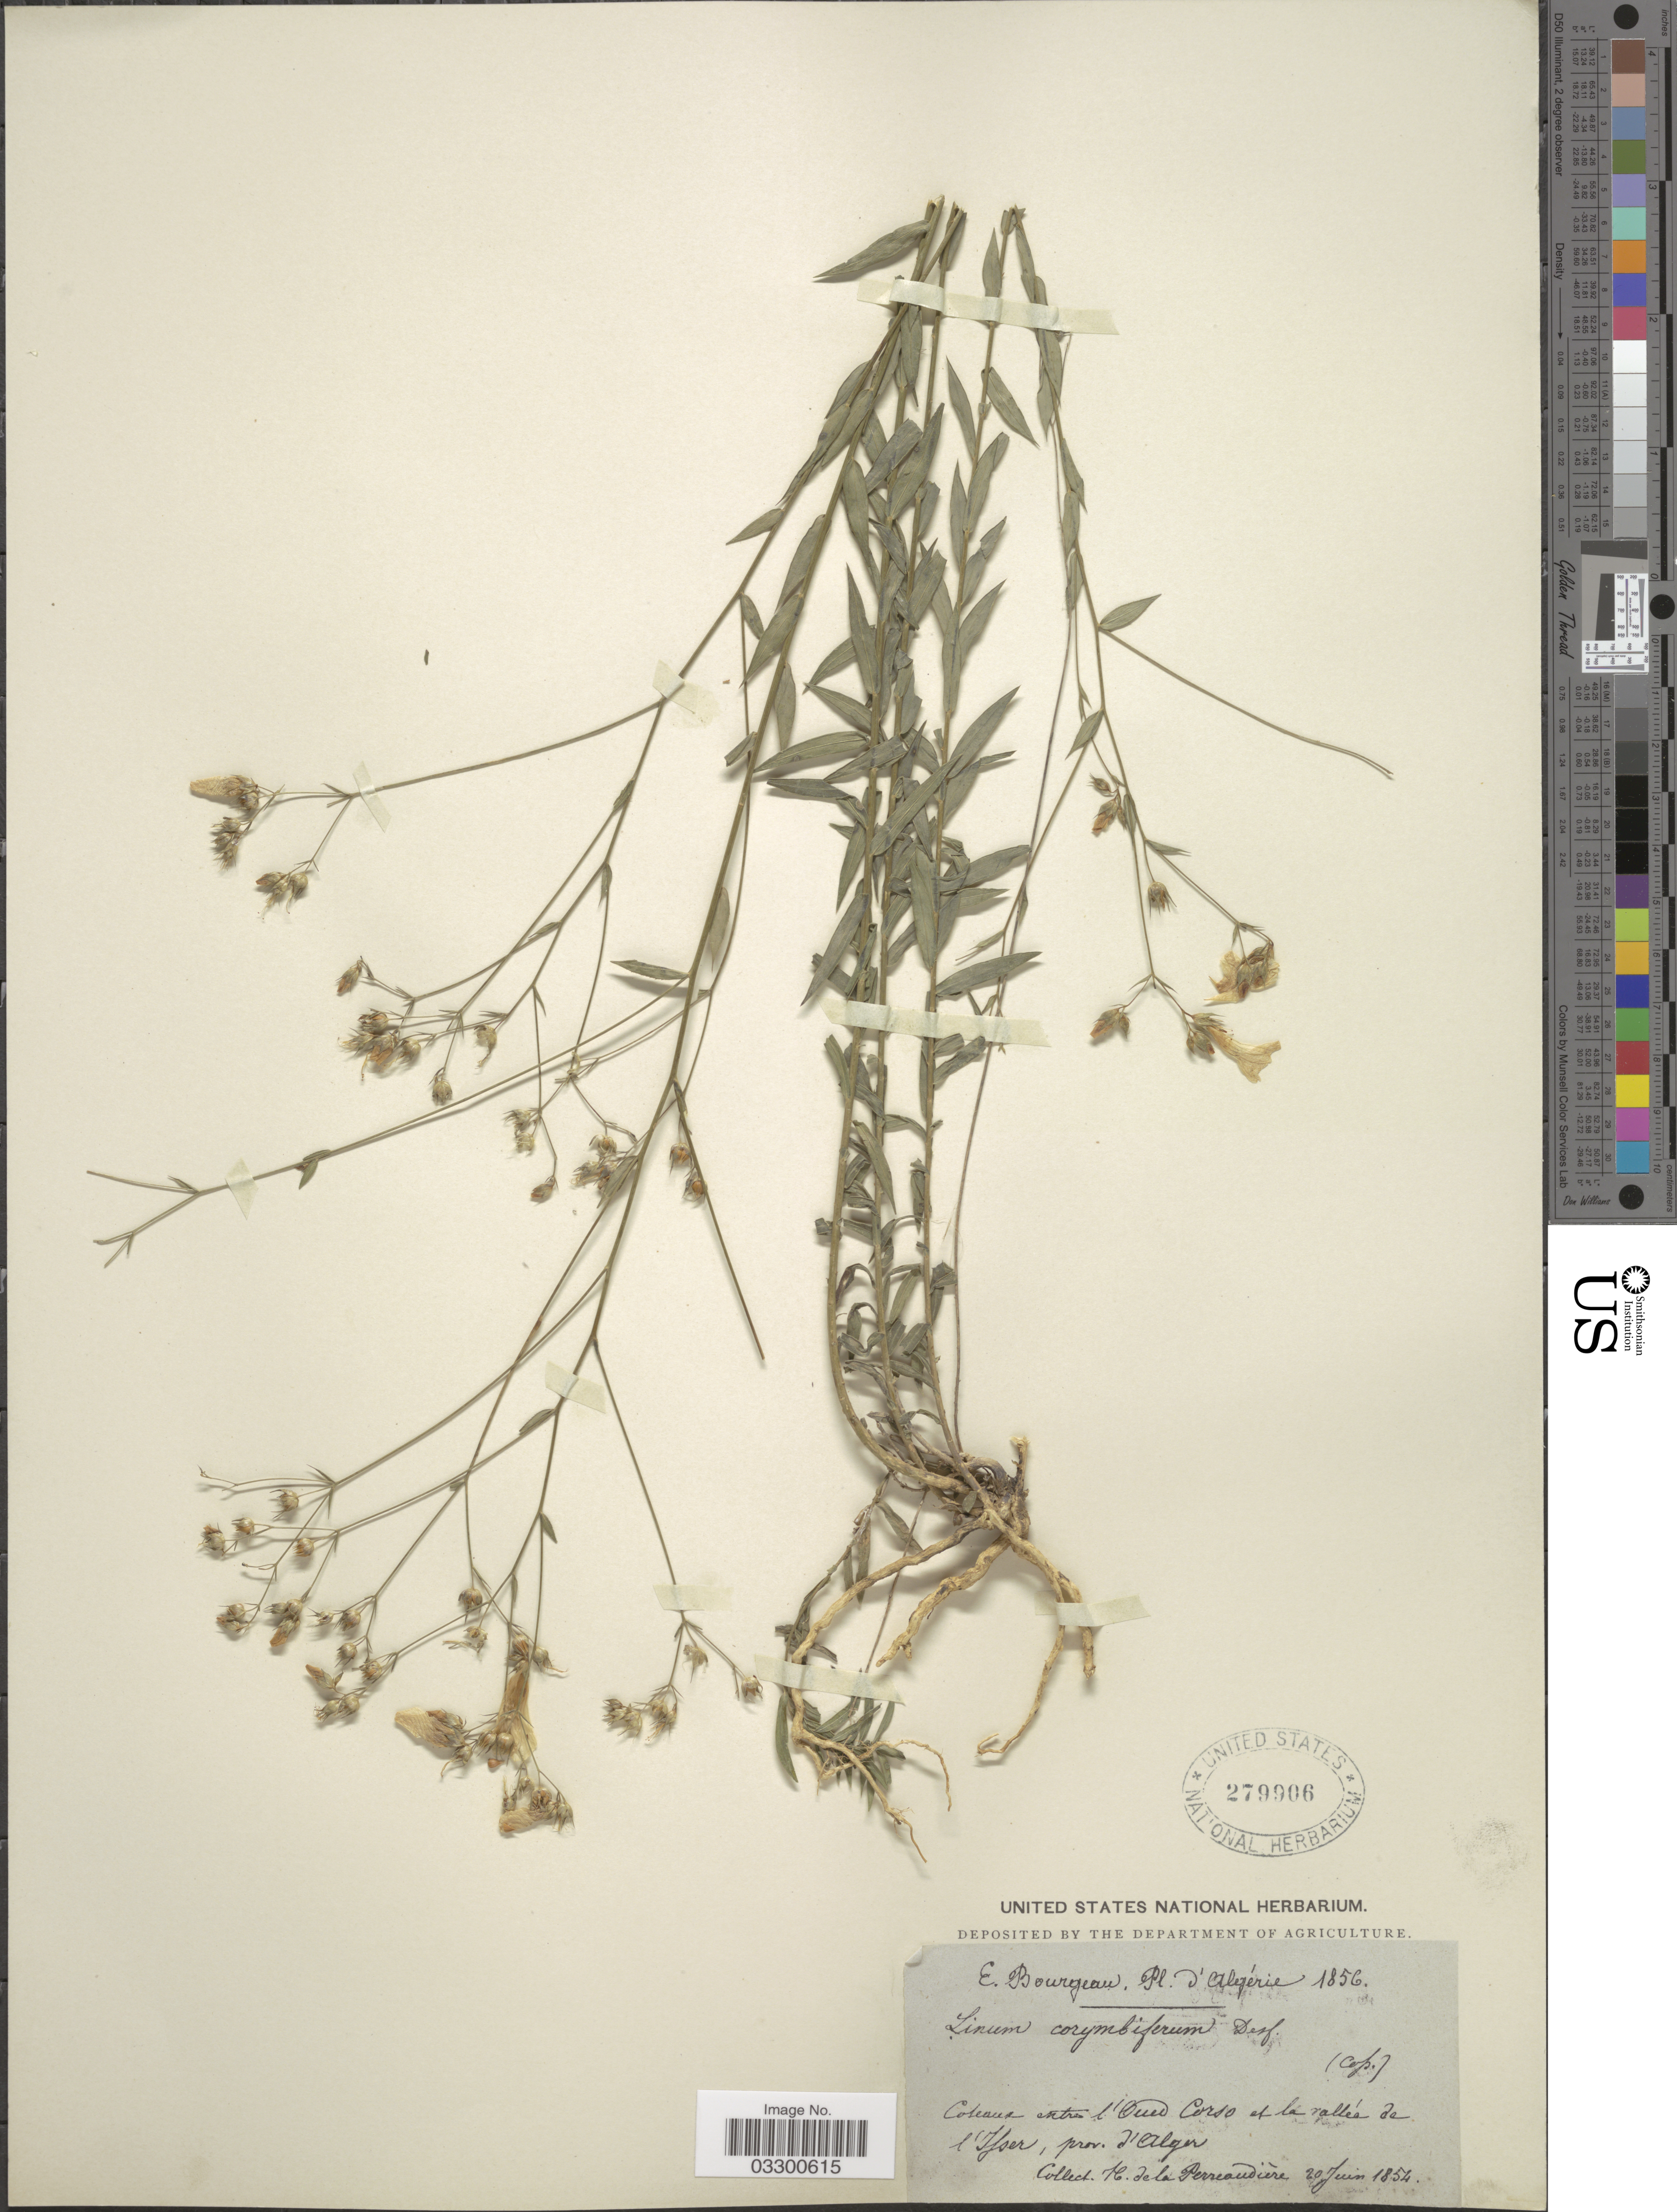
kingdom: Plantae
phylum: Tracheophyta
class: Magnoliopsida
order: Malpighiales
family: Linaceae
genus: Linum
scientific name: Linum corymbiferum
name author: Desf.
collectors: H. De la Perreaudière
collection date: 1854-06-20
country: Algeria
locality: Coteaux entre l'Oued Corso et la vallée de l'Ifser, prov. d'Alger.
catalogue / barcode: US 279906